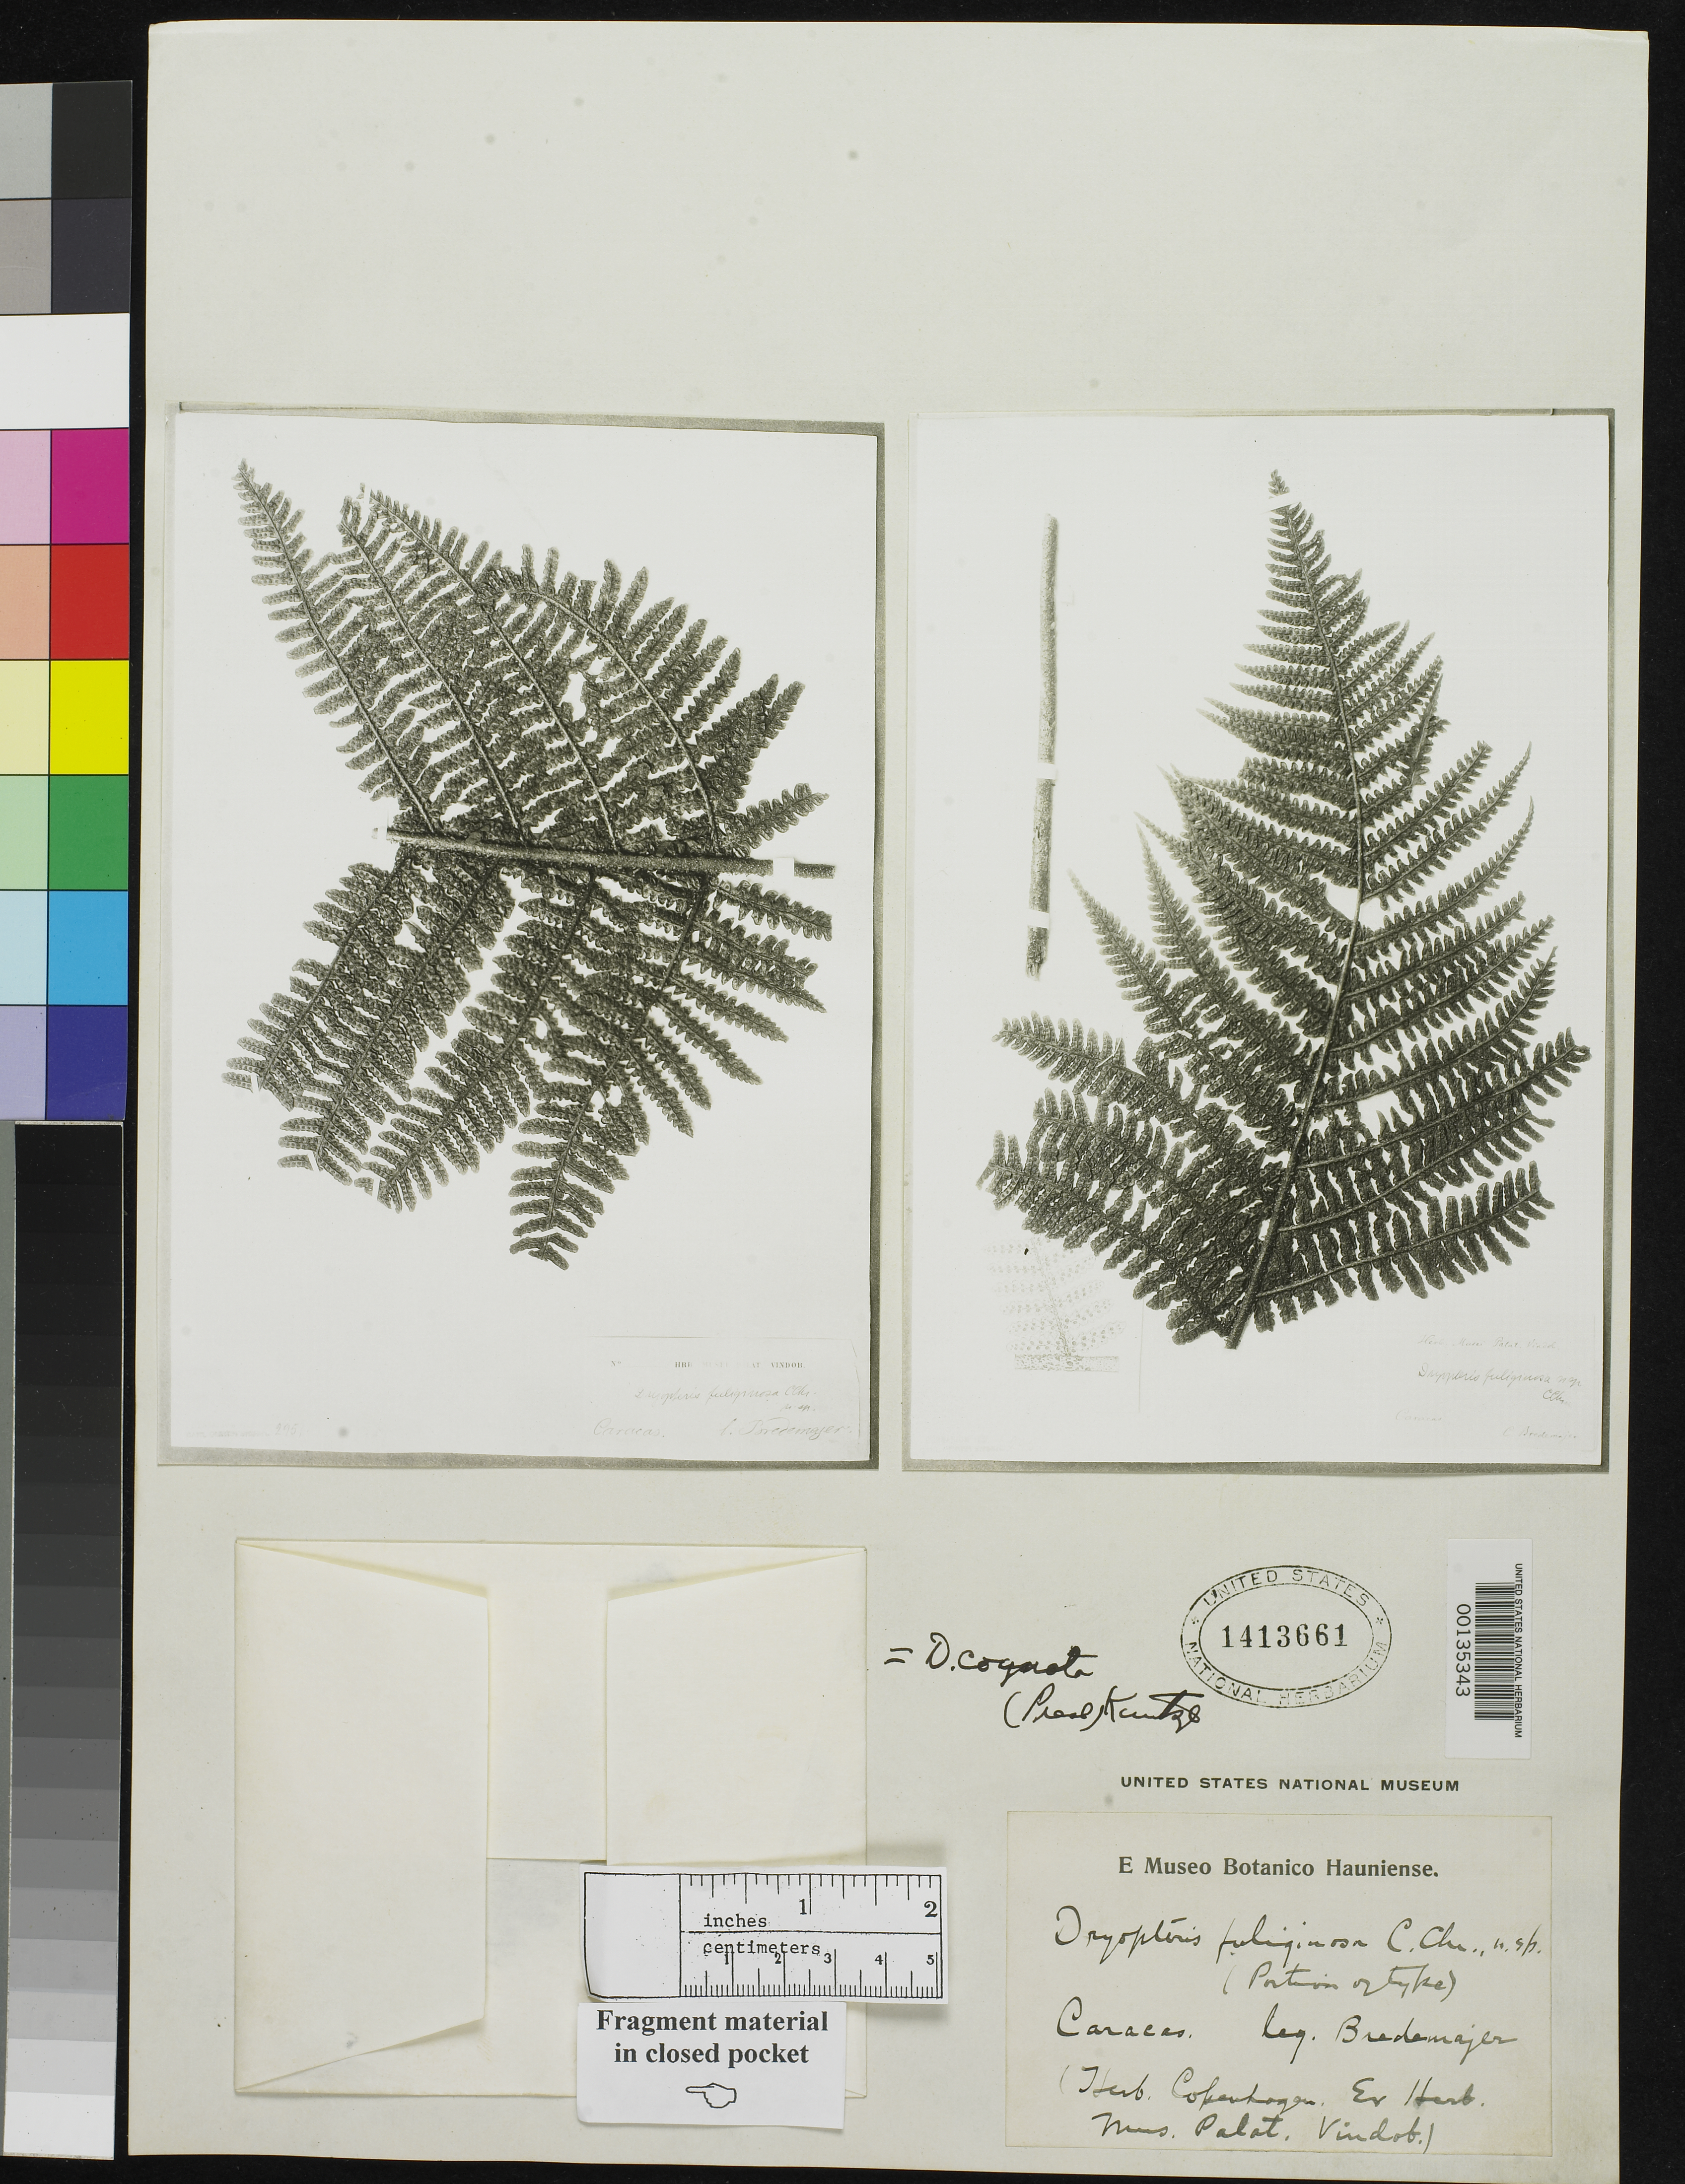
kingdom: Plantae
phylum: Tracheophyta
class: Polypodiopsida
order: Polypodiales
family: Dryopteridaceae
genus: Dryopteris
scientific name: Dryopteris fuliginosa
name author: C. Chr.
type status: Type Fragment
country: St. Helena Islands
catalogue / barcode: US 1413661